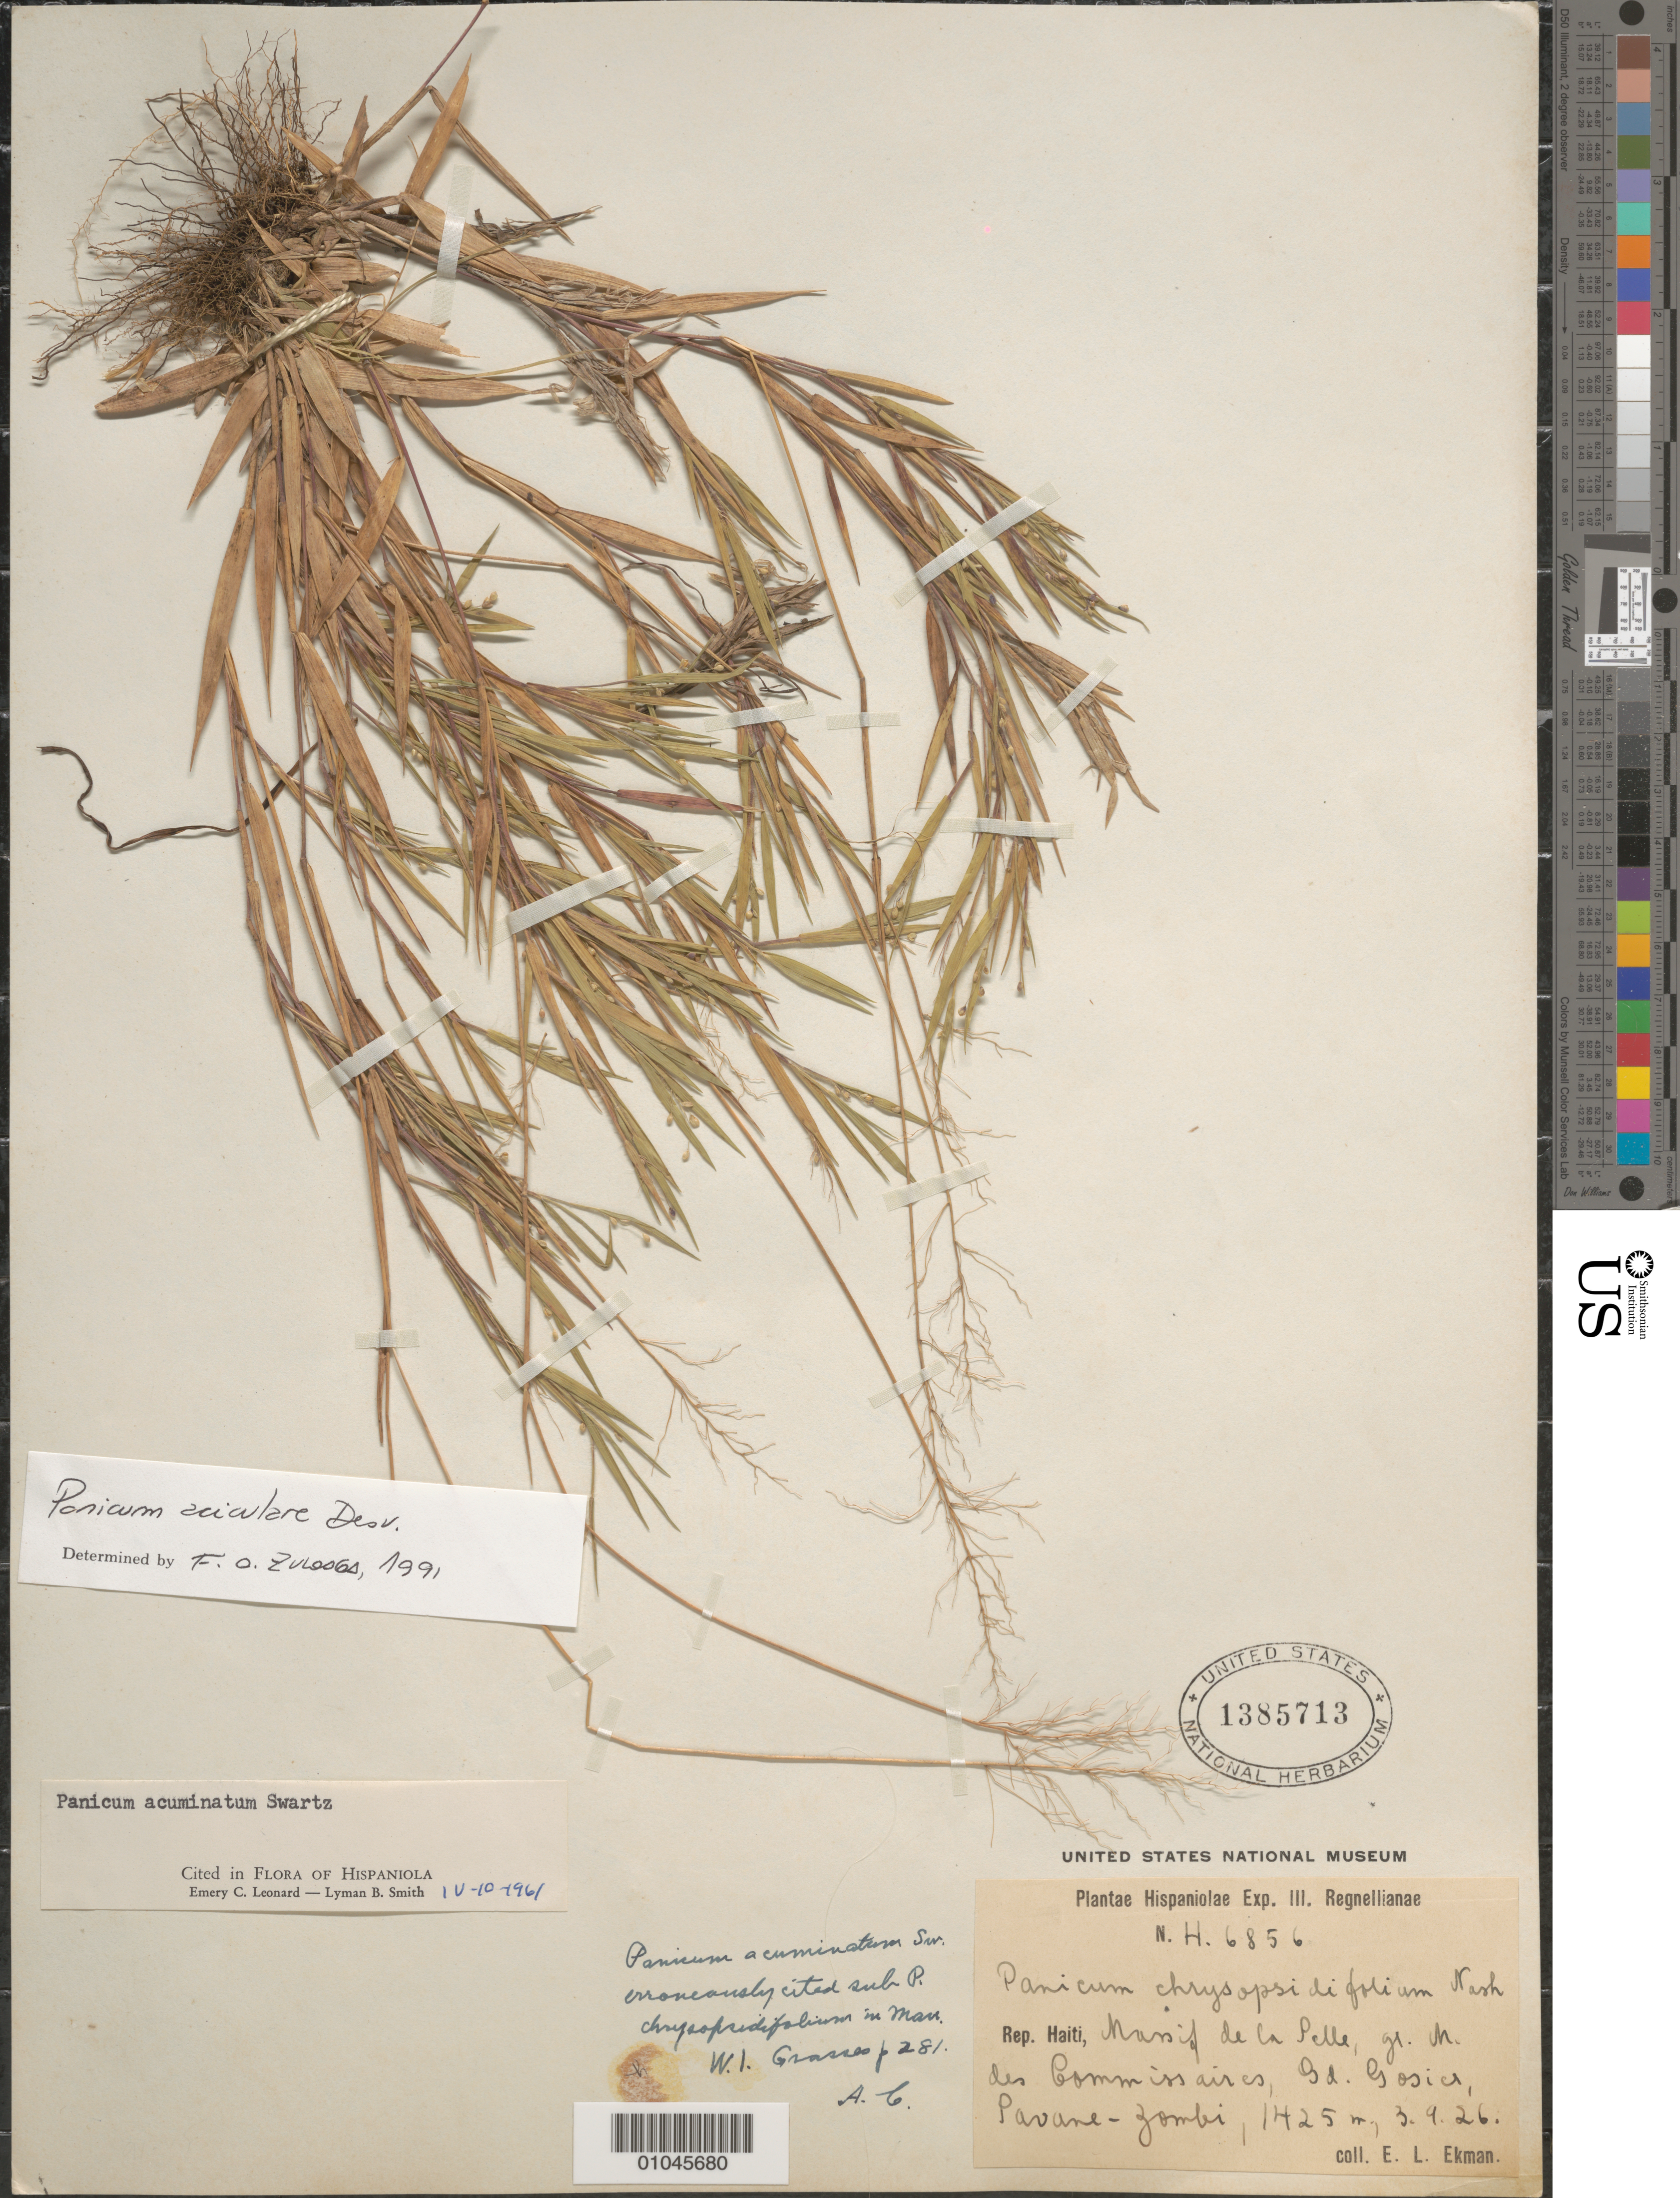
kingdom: Plantae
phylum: Tracheophyta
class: Liliopsida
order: Poales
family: Poaceae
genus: Panicum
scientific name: Panicum aciculare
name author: Desv. ex Poir.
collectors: E. L. Ekman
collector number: H 6856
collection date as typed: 03 Sep 1926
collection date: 1926-09-03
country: Haiti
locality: Manis de la Pelle.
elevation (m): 1425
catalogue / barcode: US 1385713